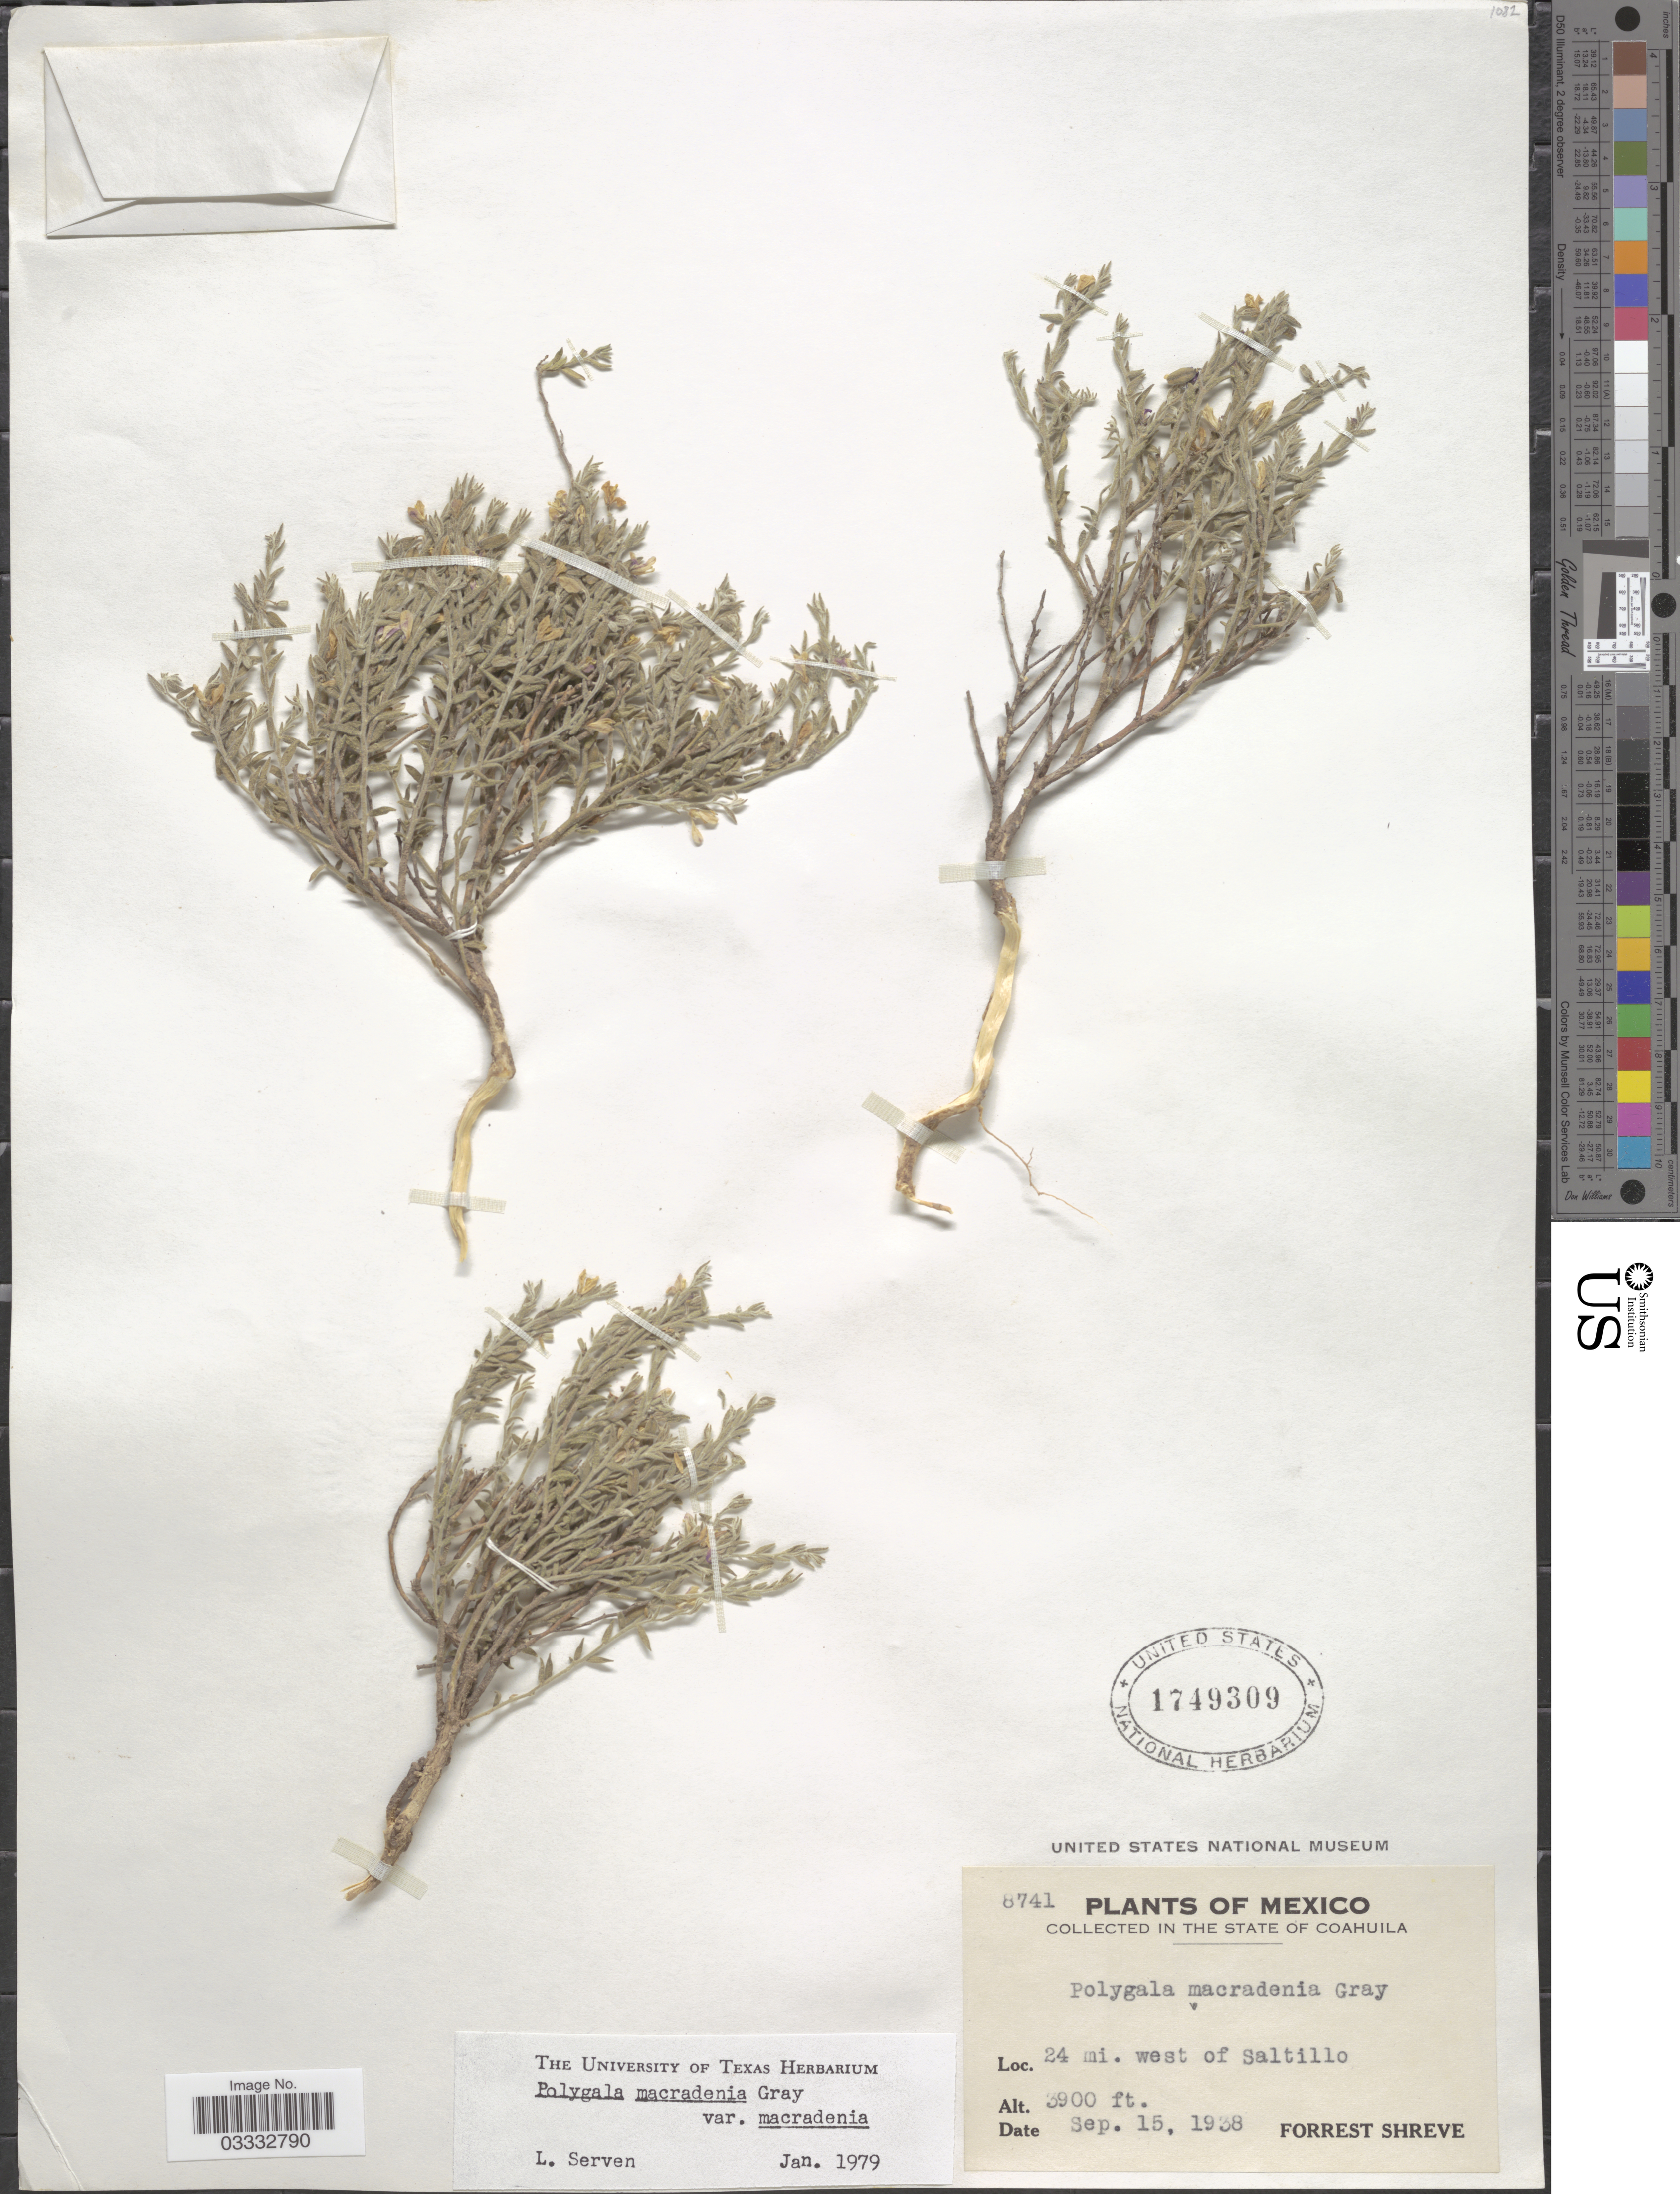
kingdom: Plantae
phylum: Tracheophyta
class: Magnoliopsida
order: Fabales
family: Polygalaceae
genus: Hebecarpa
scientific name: Hebecarpa macradenia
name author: (A. Gray) J.R. Abbott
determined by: Strong, Mark T., (BOT), Smithsonian Institution - National Museum of Natural History (UNITED STATES)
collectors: F. Shreve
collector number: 8741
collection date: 1938-09-15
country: Mexico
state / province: Coahuila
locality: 24 mi. west of Saltillo.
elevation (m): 1189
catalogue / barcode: US 1749309